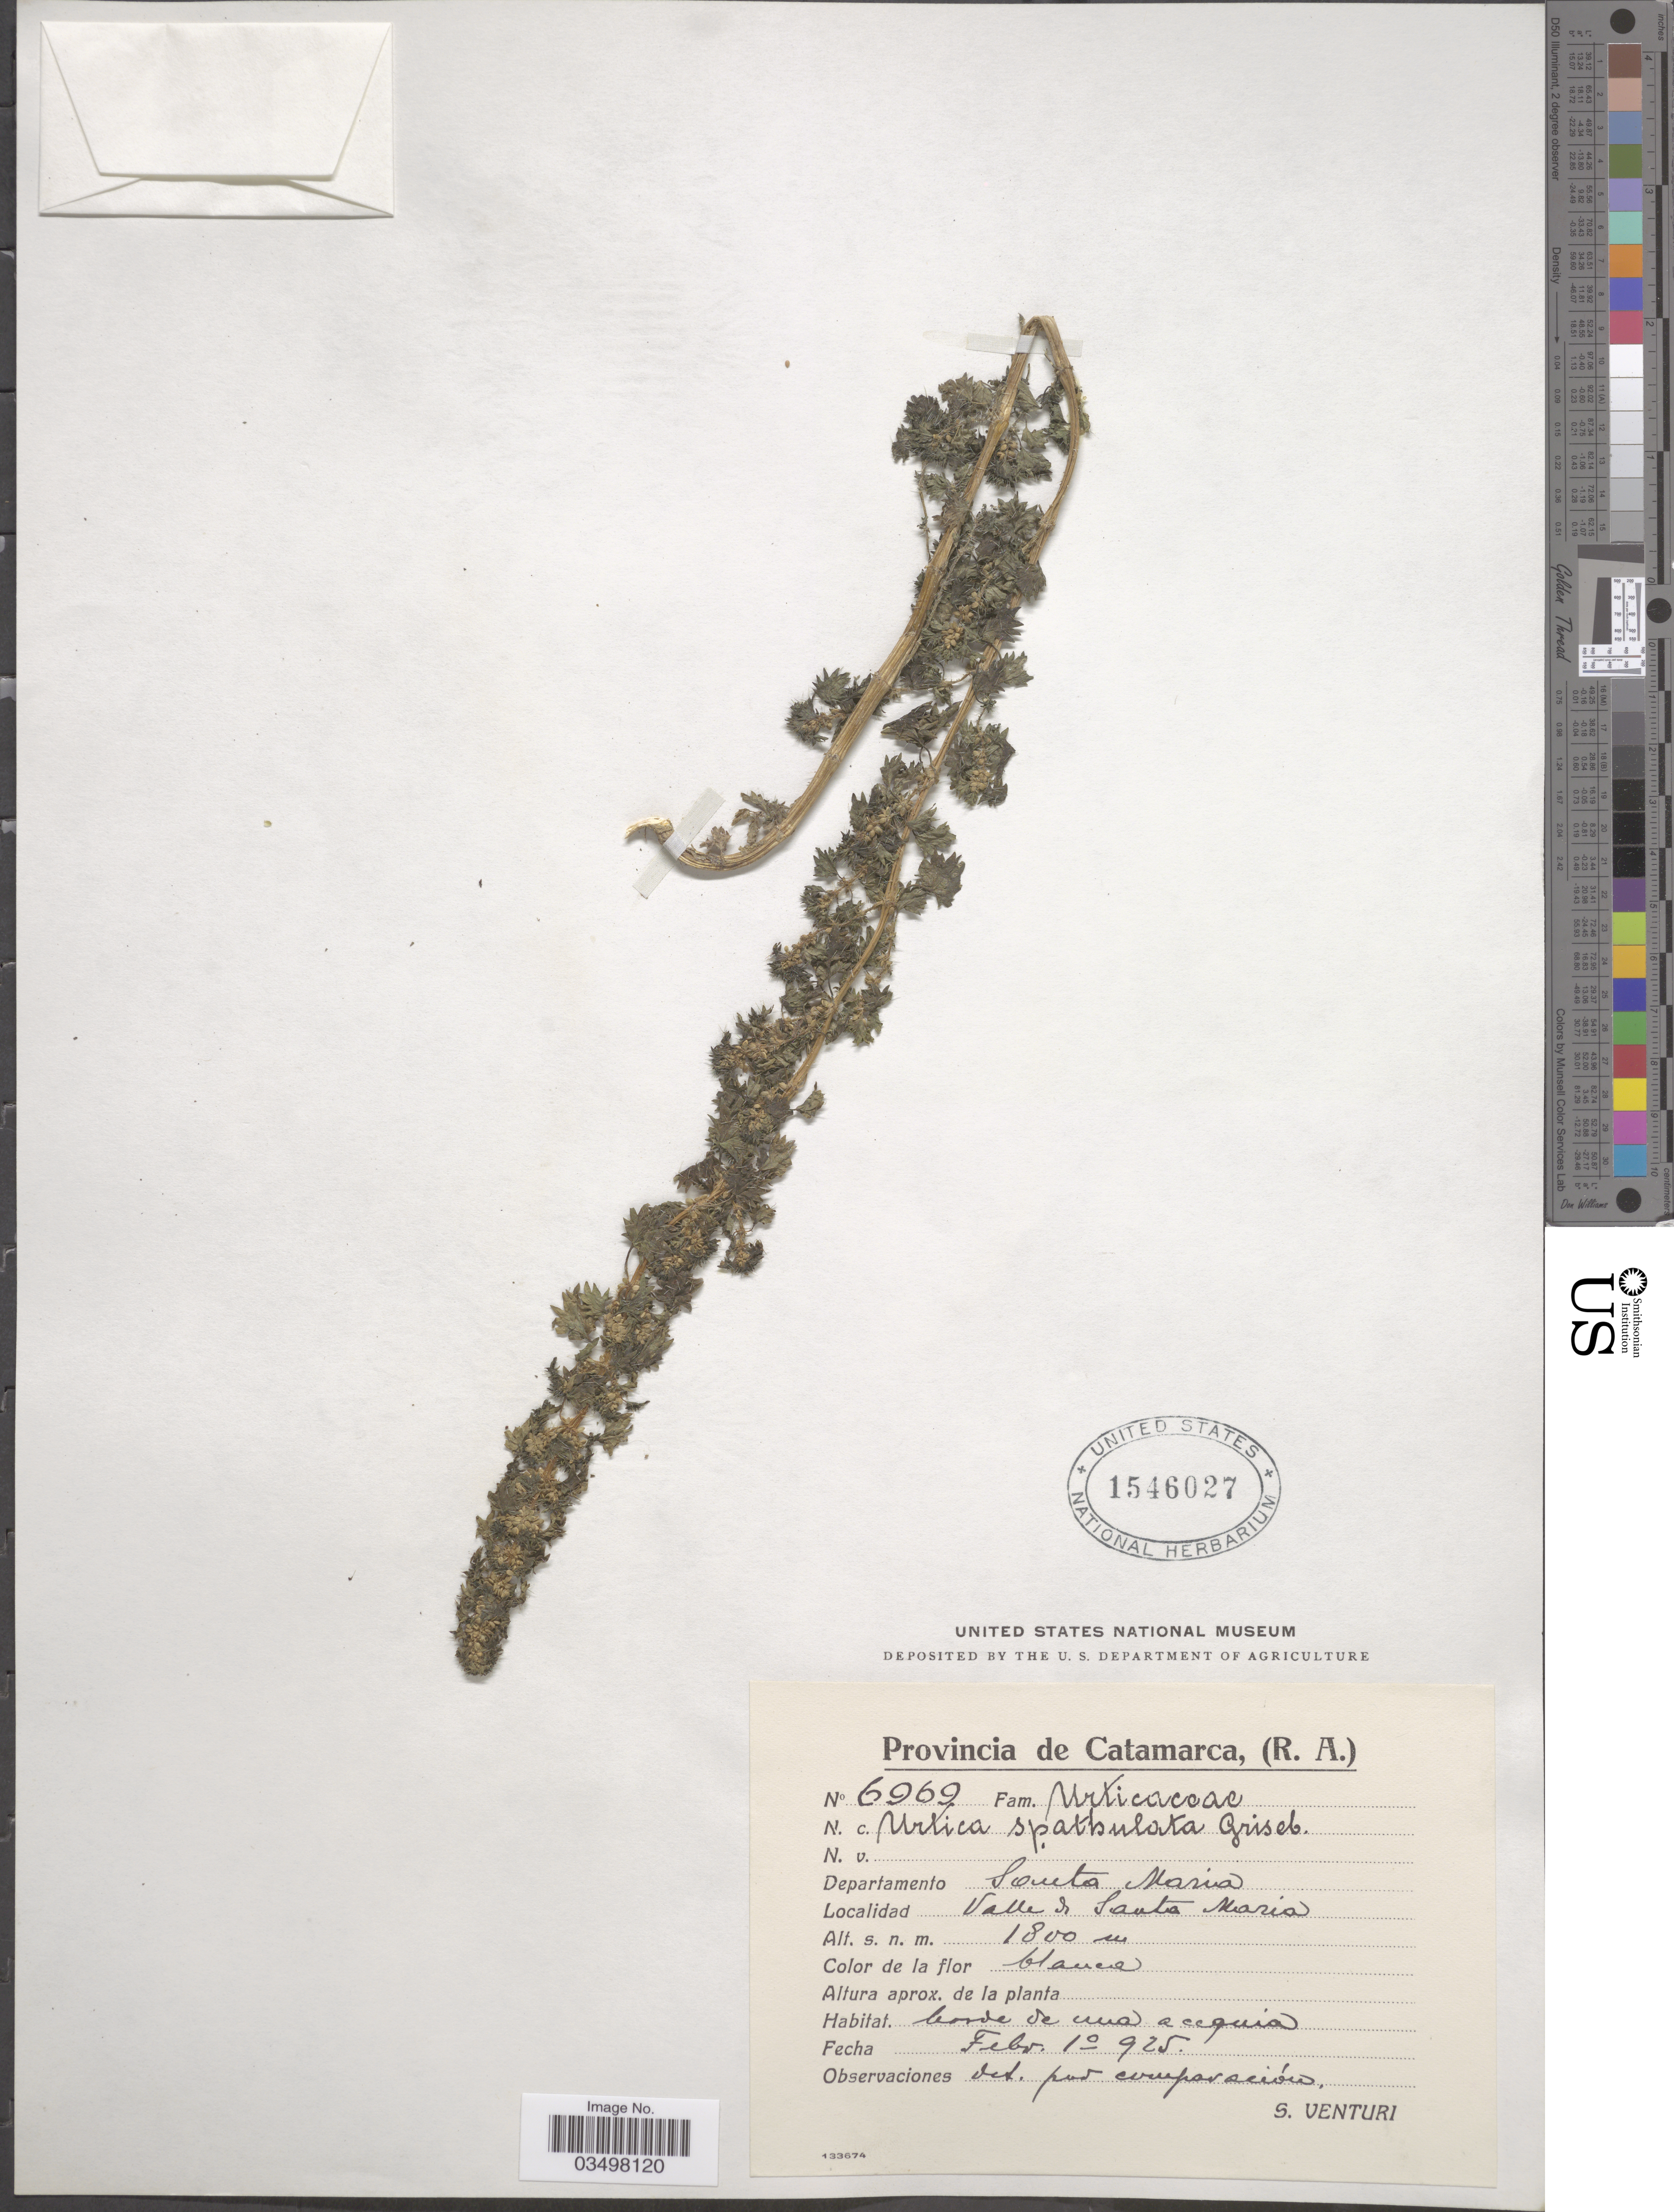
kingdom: Plantae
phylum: Tracheophyta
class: Magnoliopsida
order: Rosales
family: Urticaceae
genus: Urtica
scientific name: Urtica spathulata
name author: Sm.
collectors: S. Venturi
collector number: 6969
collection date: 1925-02-01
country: Argentina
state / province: Catamarca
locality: Departamento Santa Maria. Valle de Santa Maria.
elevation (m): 1800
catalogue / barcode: US 1546027